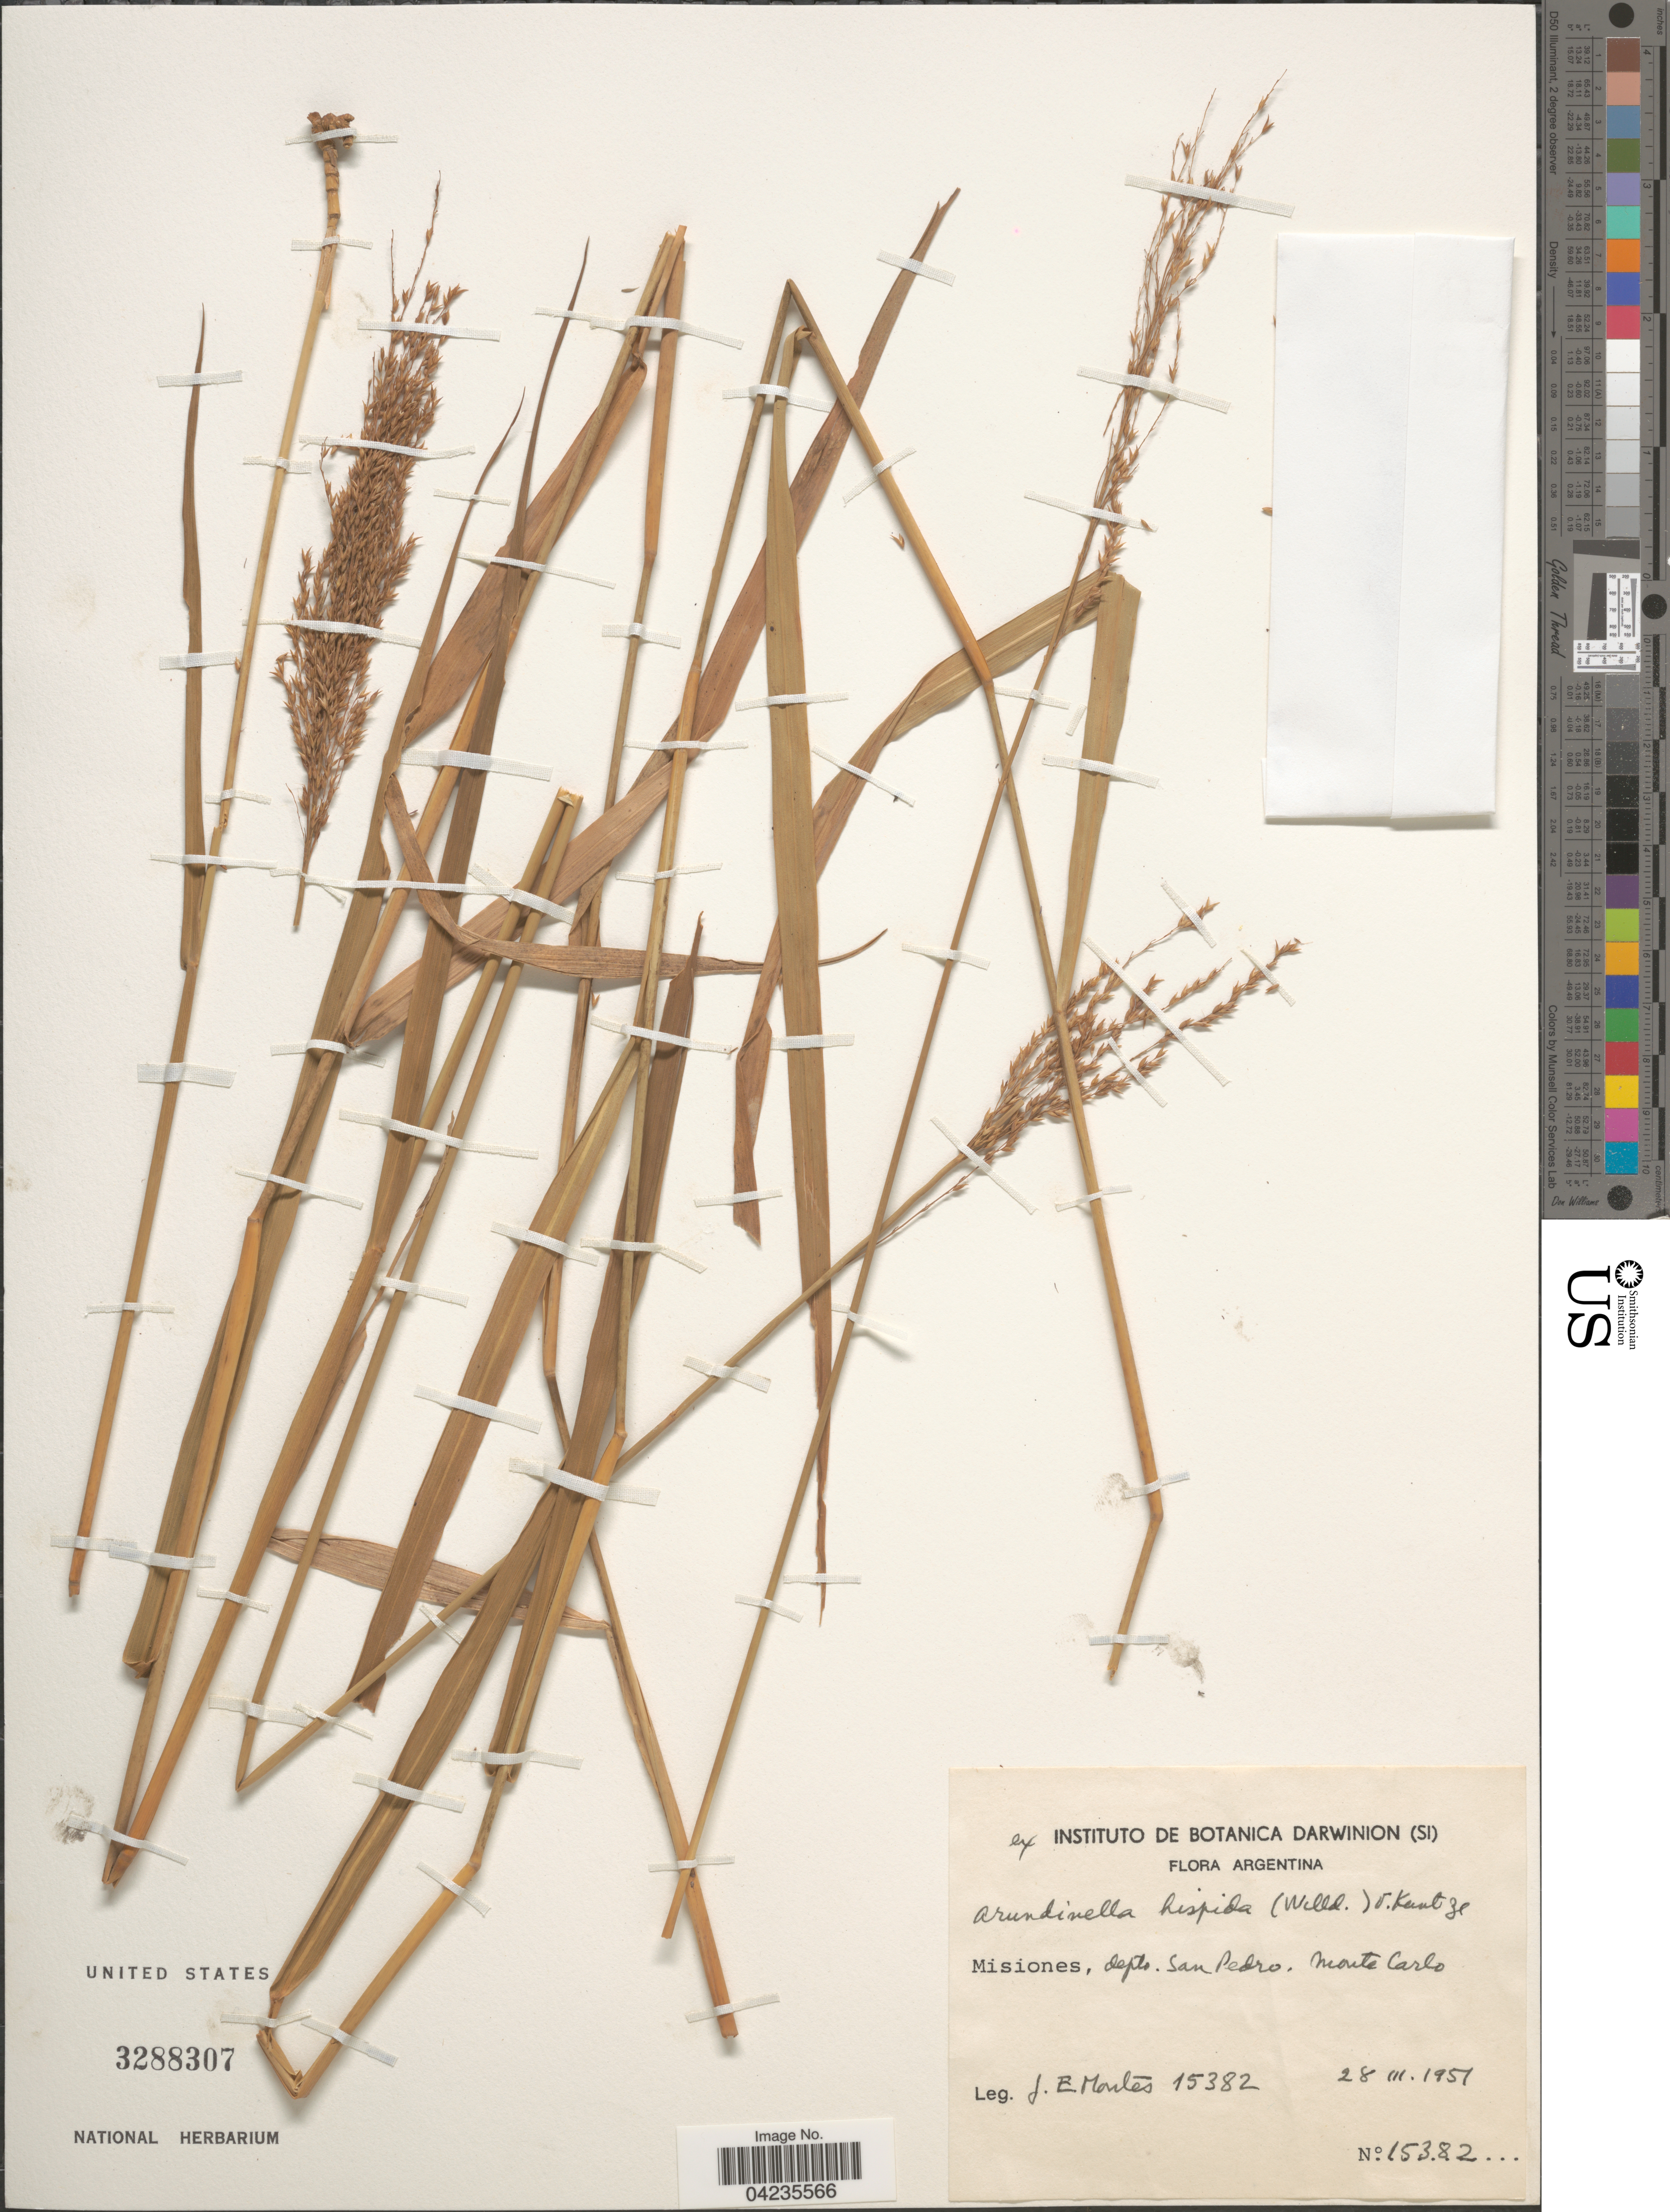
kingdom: Plantae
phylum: Tracheophyta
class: Liliopsida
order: Poales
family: Poaceae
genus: Arundinella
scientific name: Arundinella hispida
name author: (Humb. & Bonpl. ex Willd.) Kuntze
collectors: J. E. Montes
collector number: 15382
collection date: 1951-03-28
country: Argentina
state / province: Misiones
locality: Misiones, depto. San Pedro. Monte Carlo.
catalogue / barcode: US 3288307